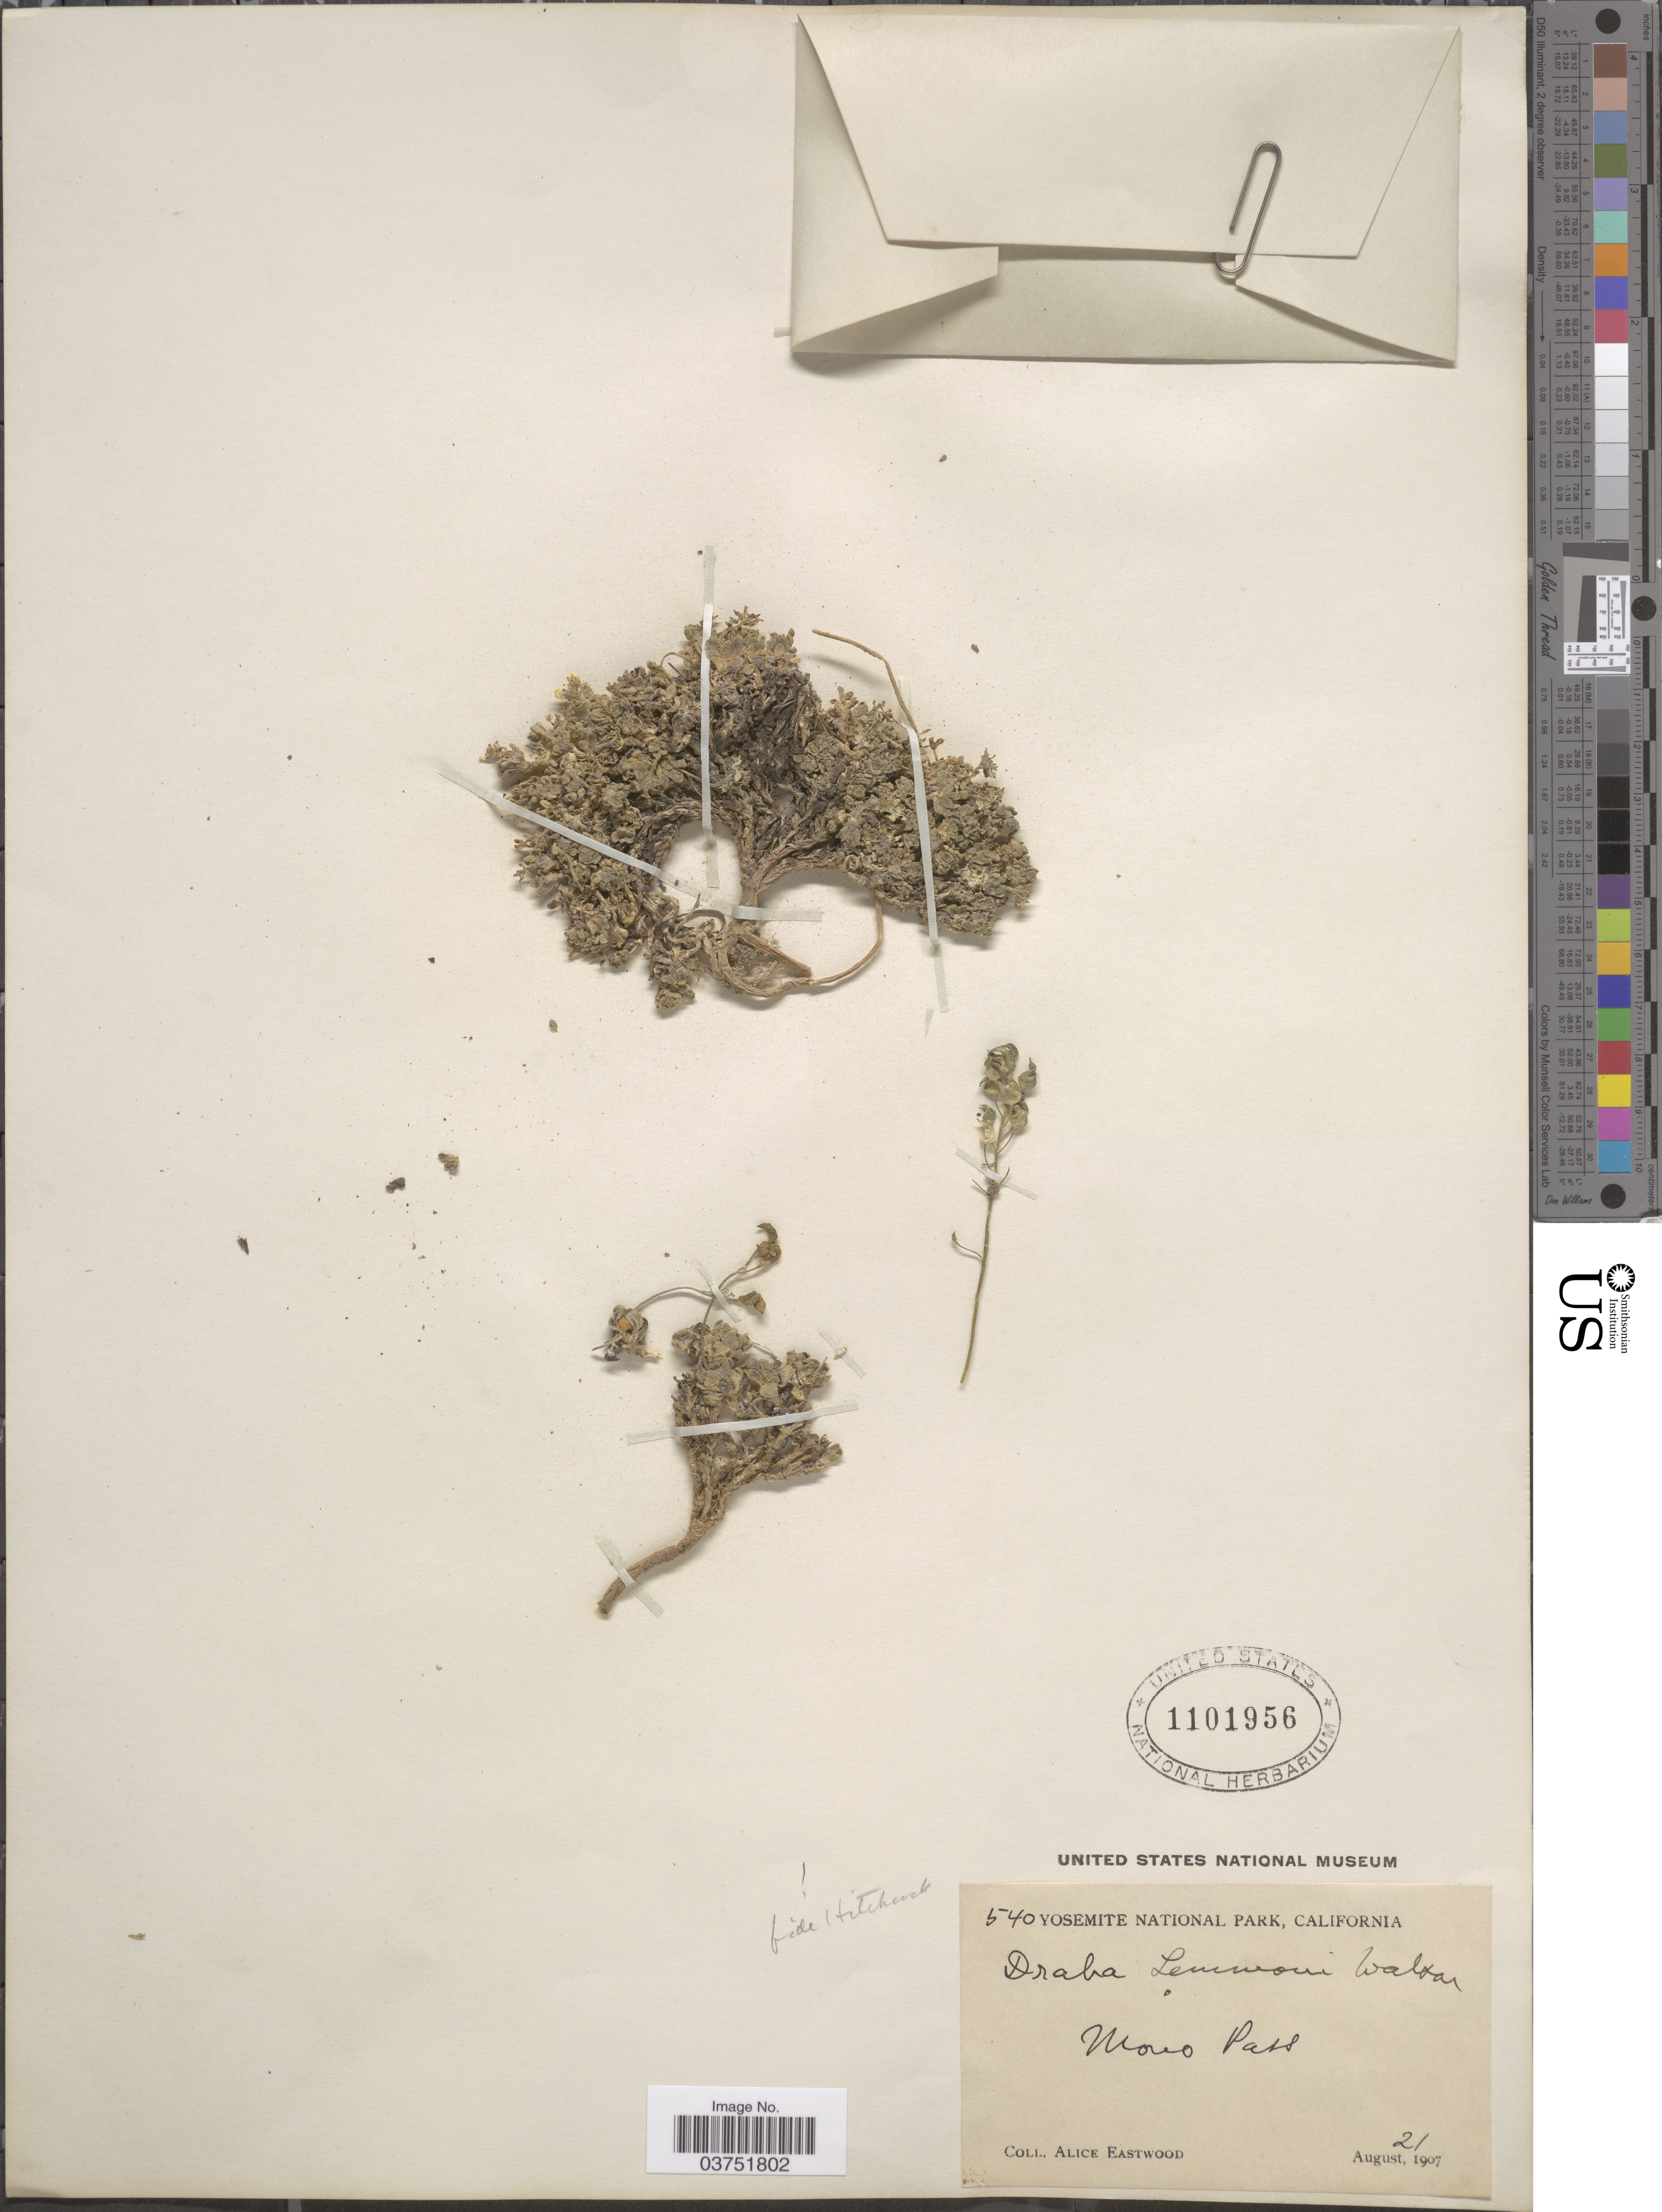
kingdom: Plantae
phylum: Tracheophyta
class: Magnoliopsida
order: Brassicales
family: Brassicaceae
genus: Draba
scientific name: Draba lemmonii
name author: S. Watson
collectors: A. Eastwood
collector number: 540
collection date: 1907-08-21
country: United States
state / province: California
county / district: Mariposa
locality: Yosemite National Park. Mono Pass.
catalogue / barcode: US 1101956